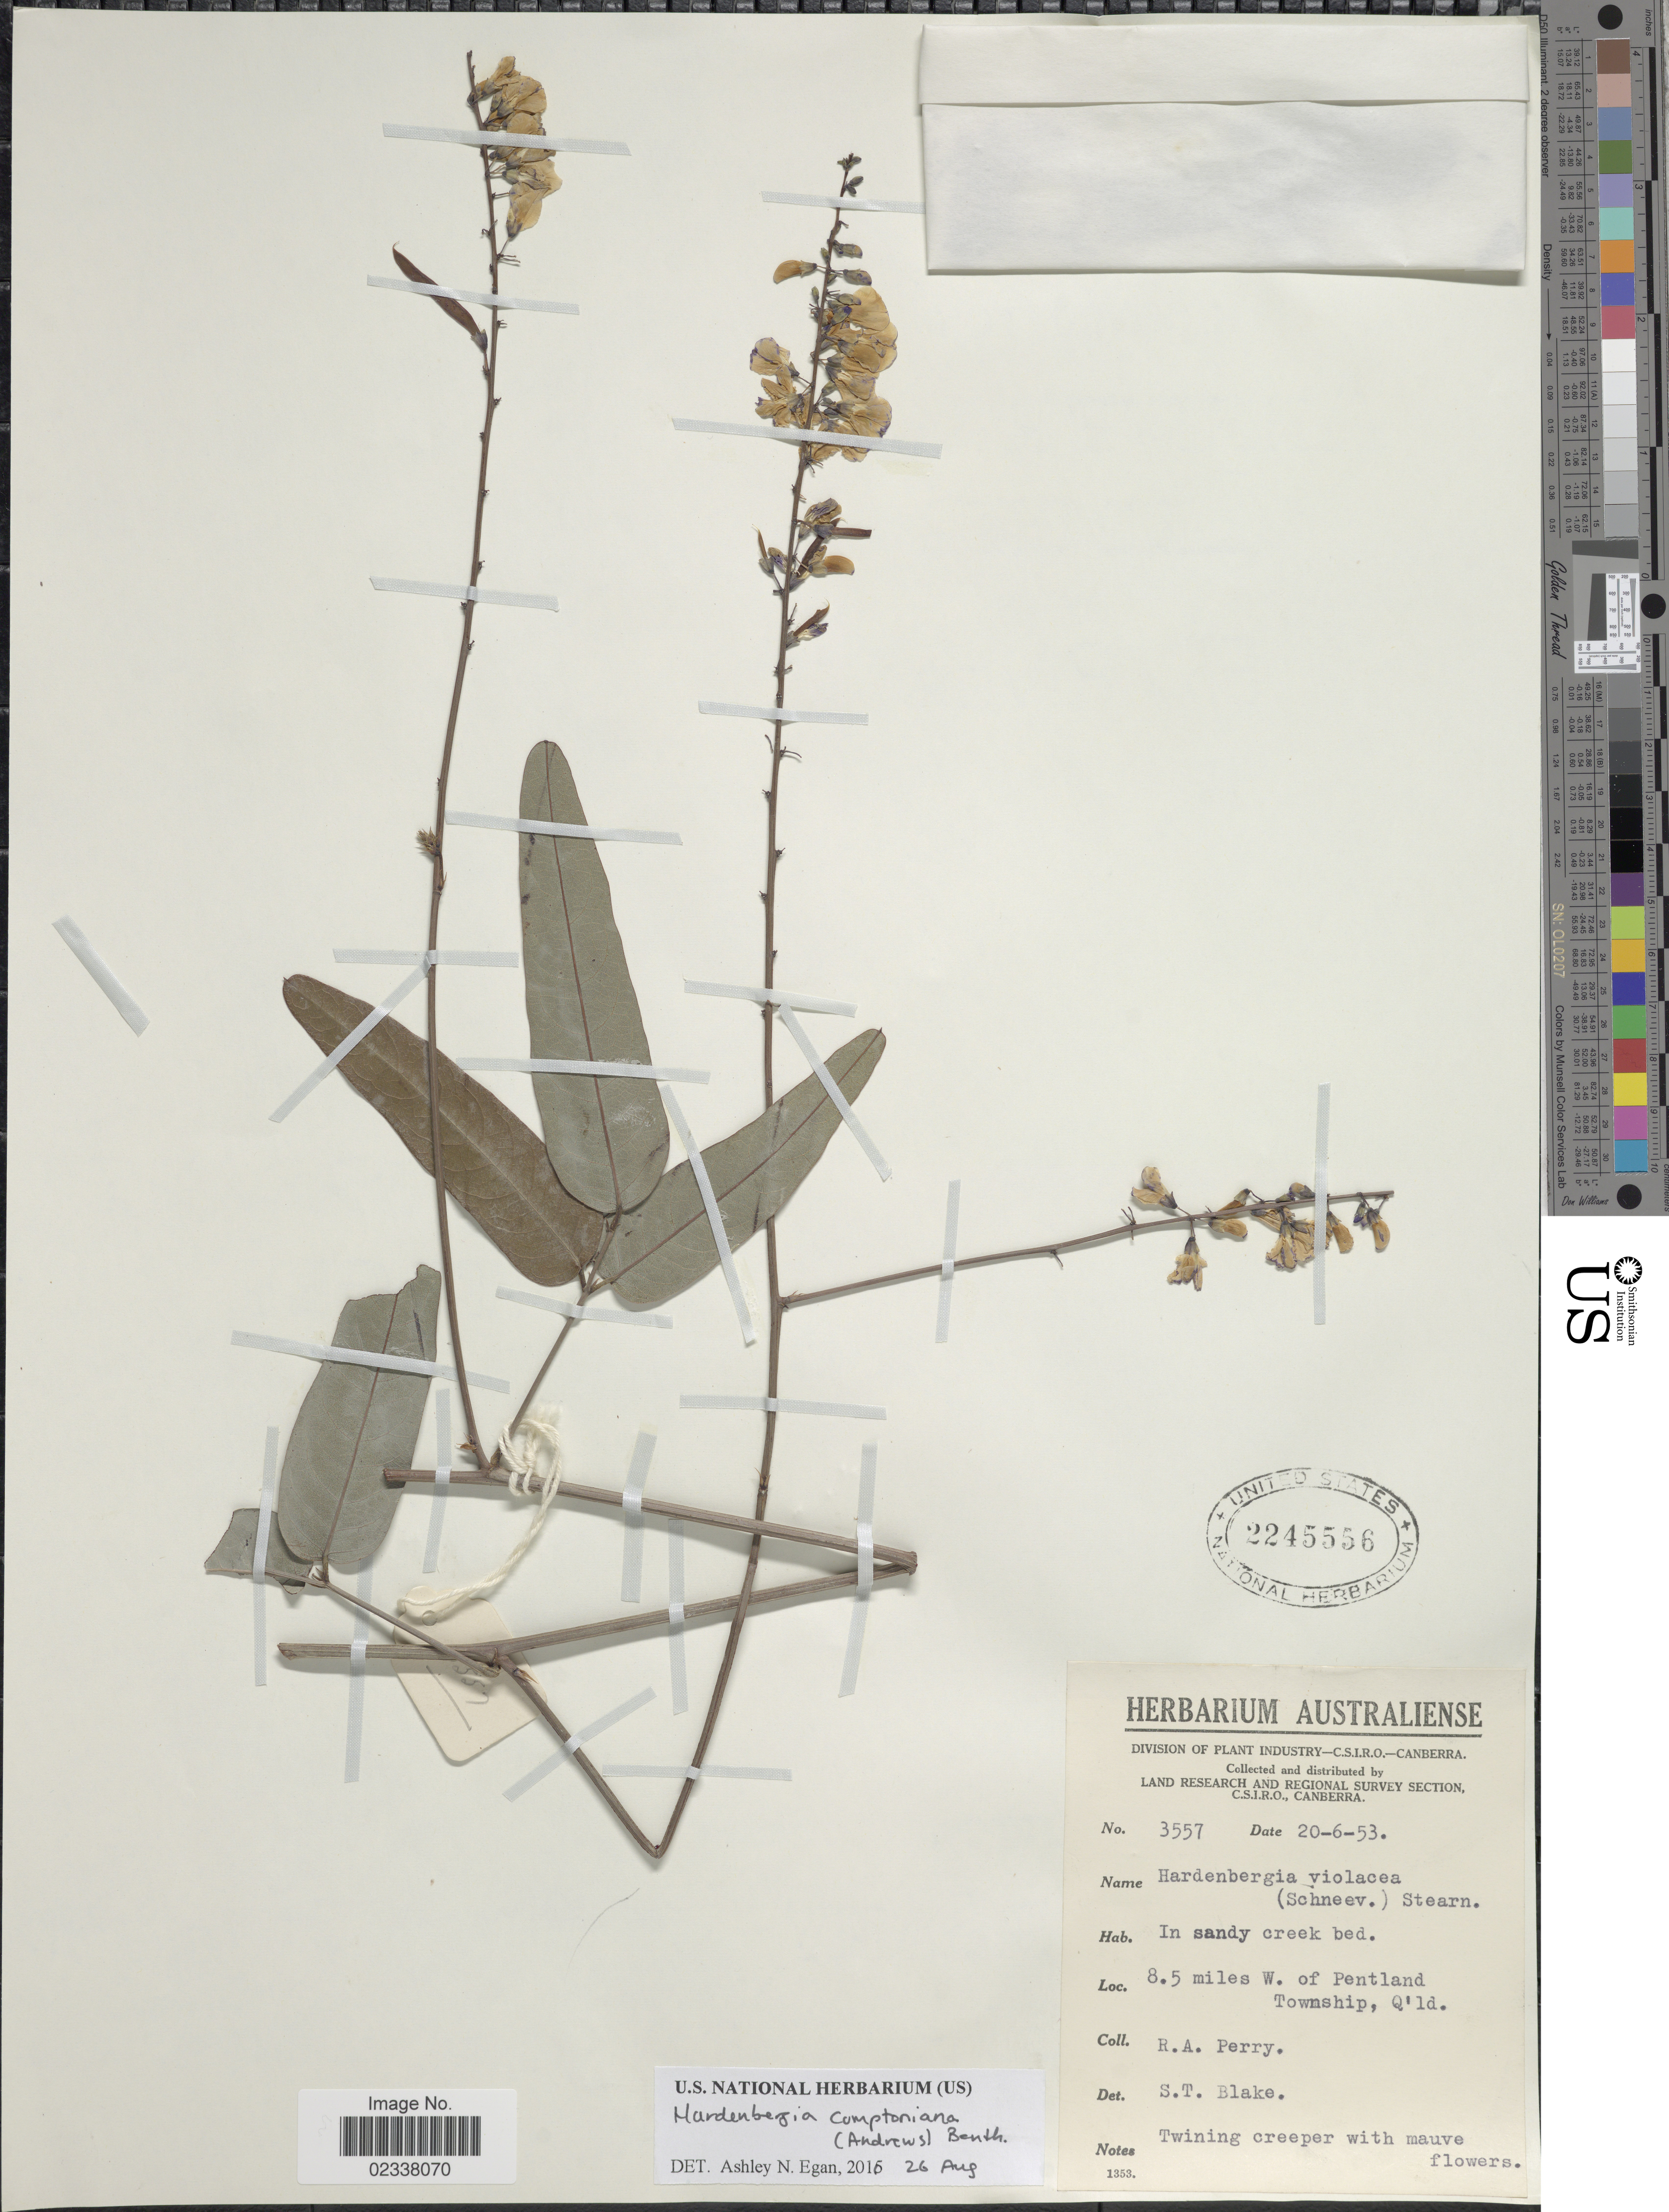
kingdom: Plantae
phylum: Tracheophyta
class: Magnoliopsida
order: Fabales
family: Fabaceae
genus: Hardenbergia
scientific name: Hardenbergia comptoniana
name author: (Andrews) Benth.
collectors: Perry, R. A.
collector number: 3557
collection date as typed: Transcribed d/m/y: 20/6/53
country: Australia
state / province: Queensland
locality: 8.5 miles W. of Pentland Township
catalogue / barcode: US 2245556